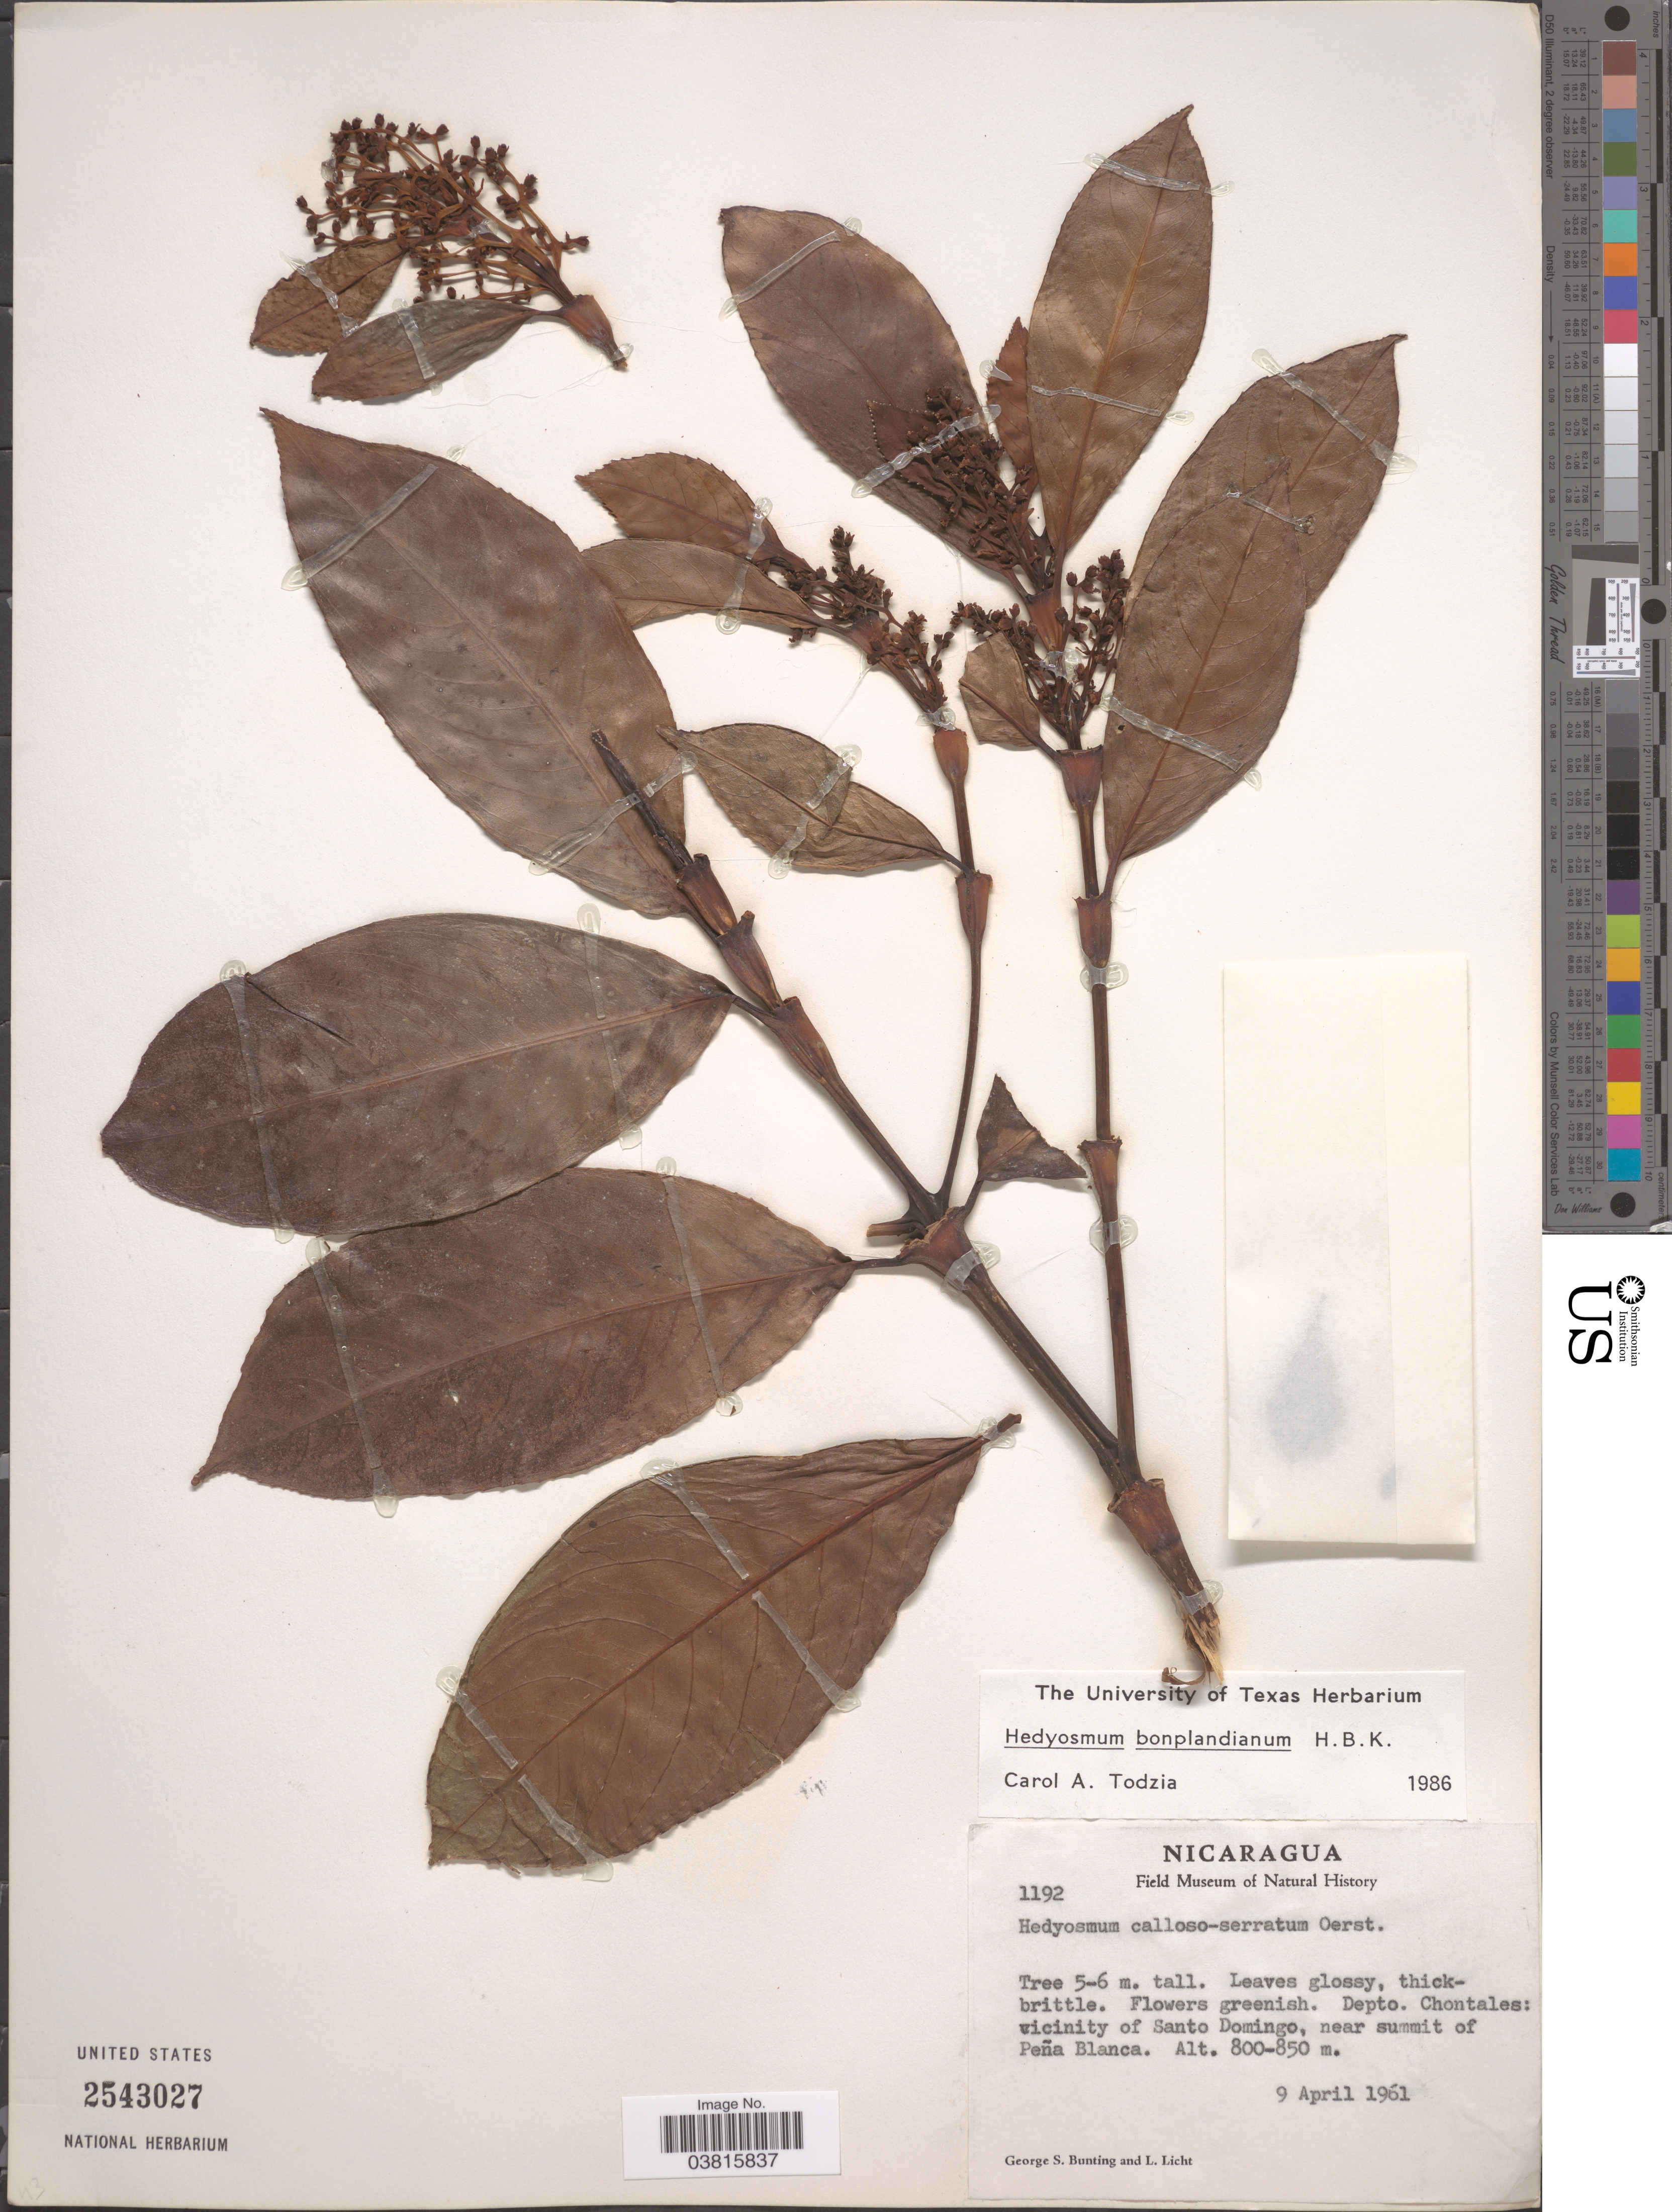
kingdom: Plantae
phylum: Tracheophyta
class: Magnoliopsida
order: Chloranthales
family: Chloranthaceae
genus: Hedyosmum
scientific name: Hedyosmum bonplandianum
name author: Kunth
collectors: G. S. Bunting & L. Licht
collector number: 1192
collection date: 1961-04-09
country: Nicaragua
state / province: Chontales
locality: Depto. Chontales: vicinity of Santo Domingo, near summit of Peña Blanca.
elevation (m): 800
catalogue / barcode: US 2543027